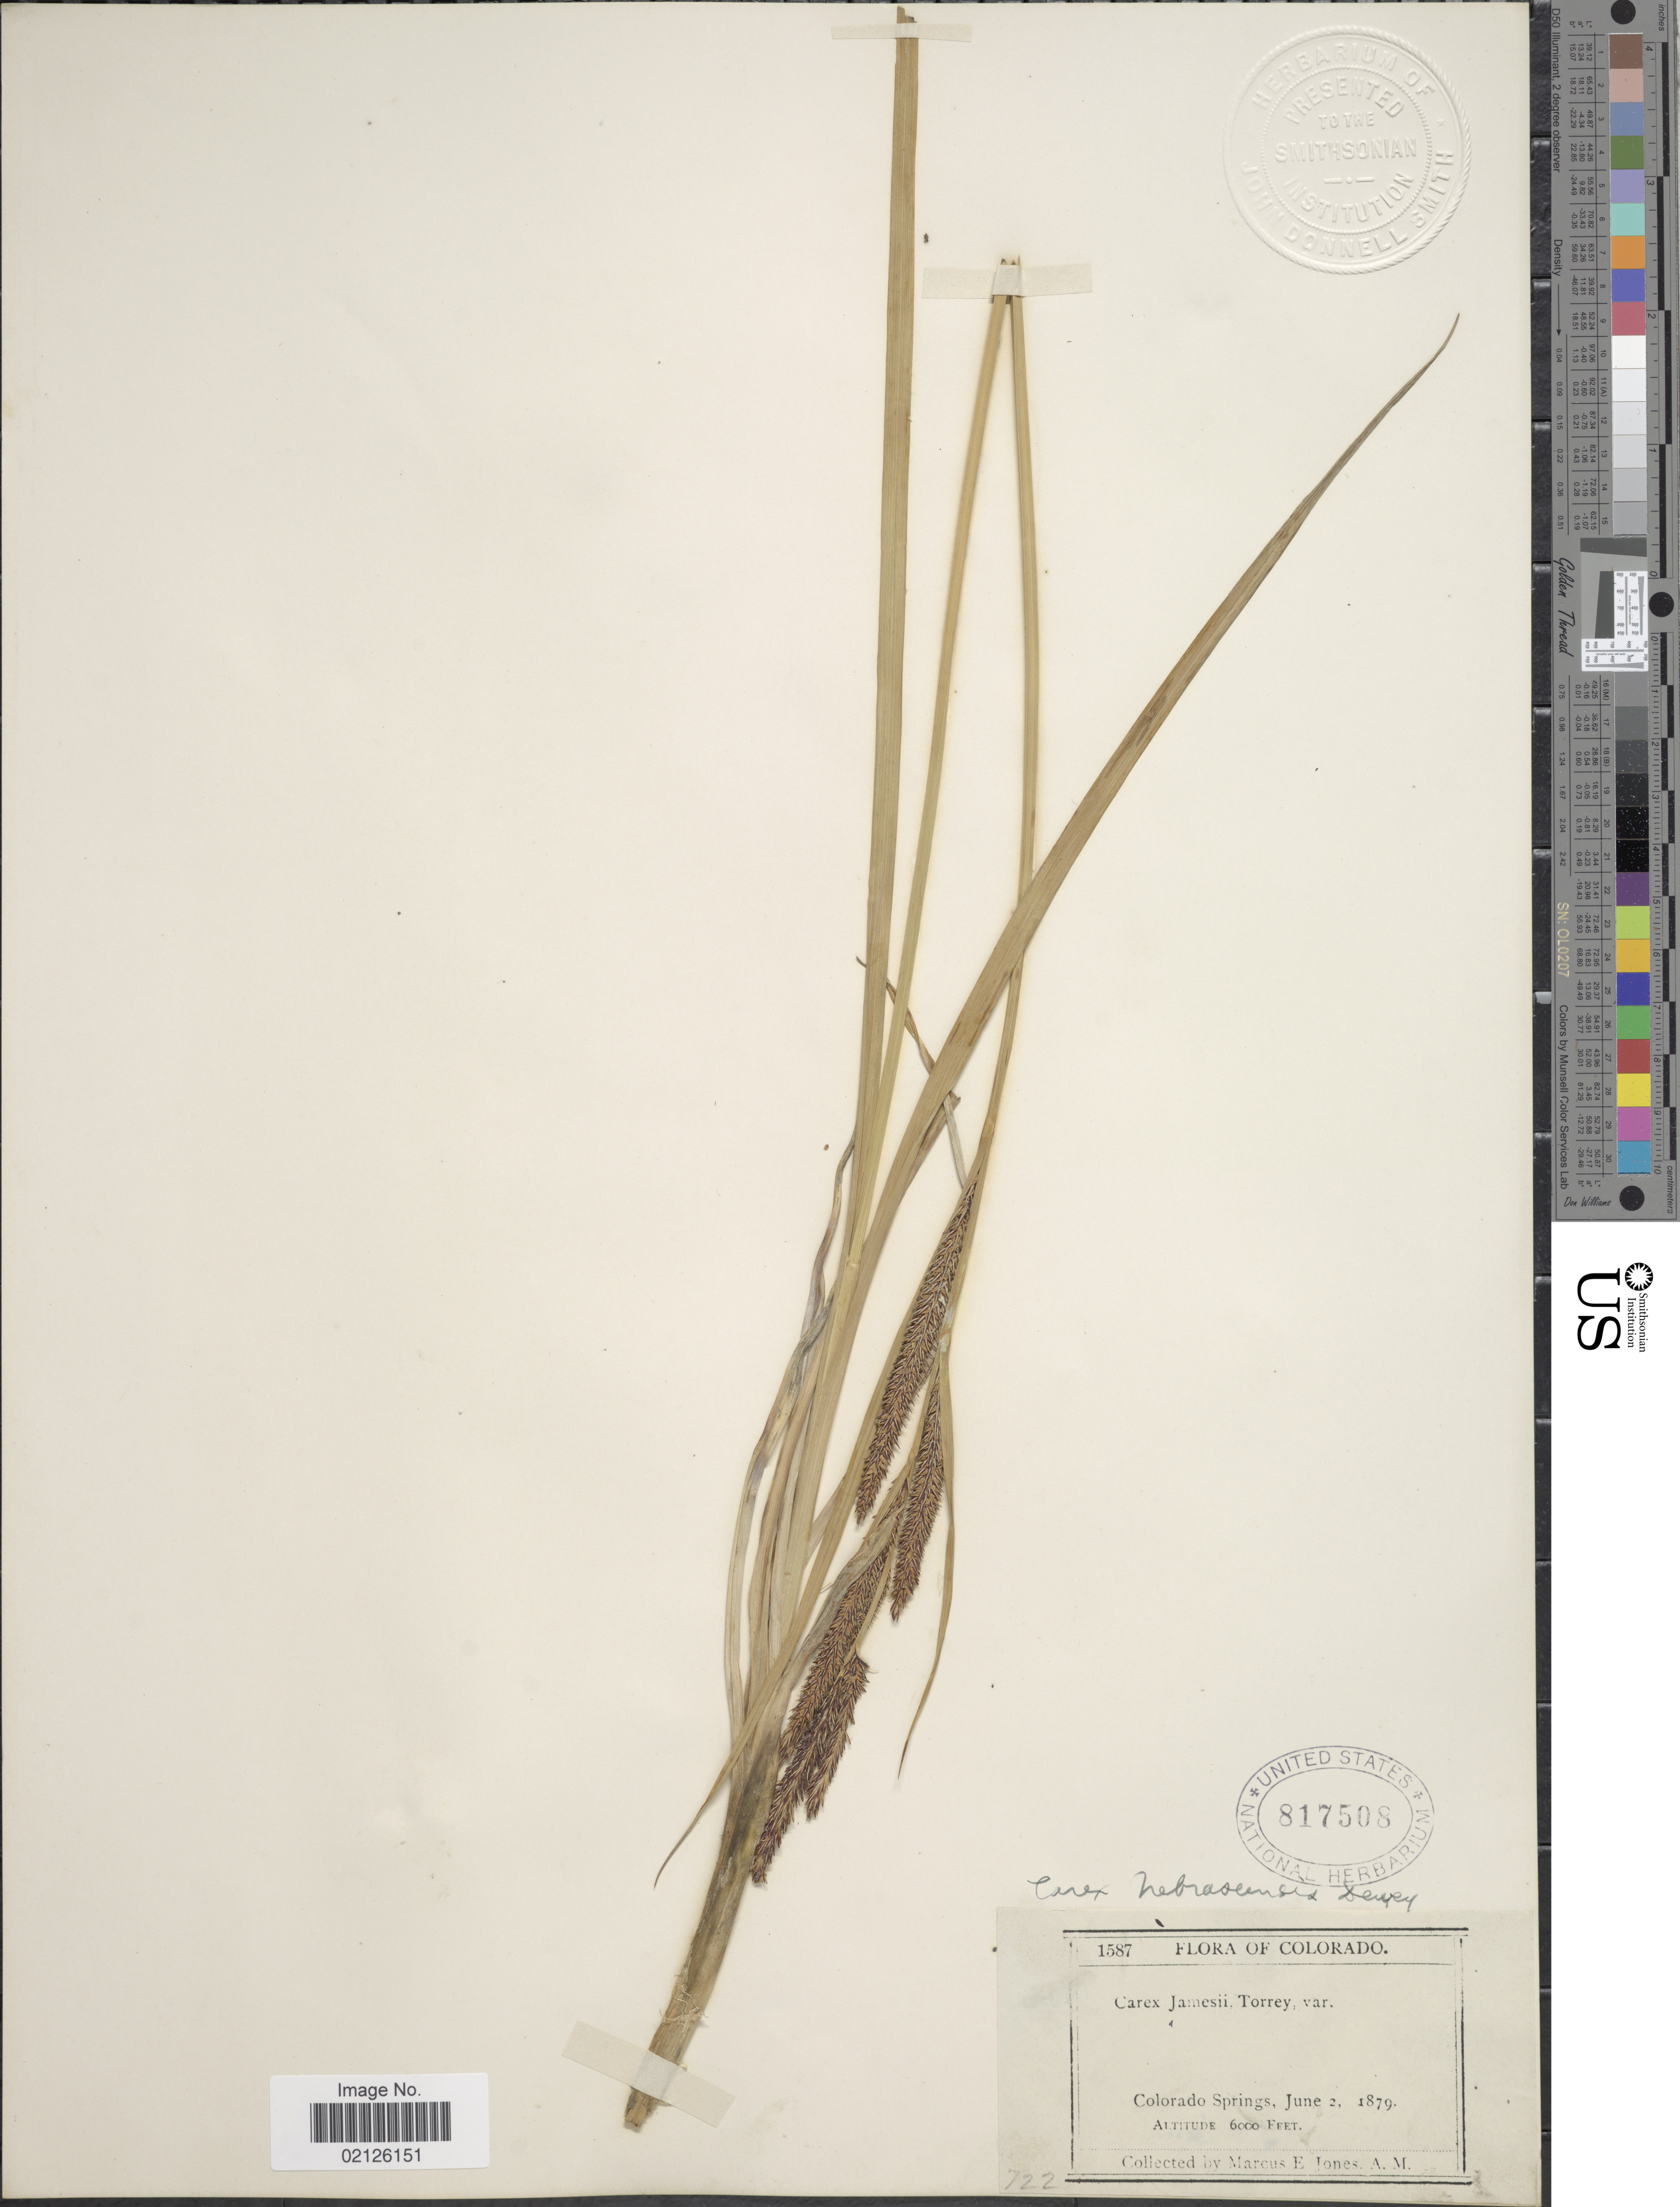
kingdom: Plantae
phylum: Tracheophyta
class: Liliopsida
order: Poales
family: Cyperaceae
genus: Carex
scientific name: Carex nebrascensis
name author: Dewey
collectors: M. E. Jones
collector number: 1587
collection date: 1879-06-02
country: United States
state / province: Colorado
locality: Colorado Springs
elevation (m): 1829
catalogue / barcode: US 817508